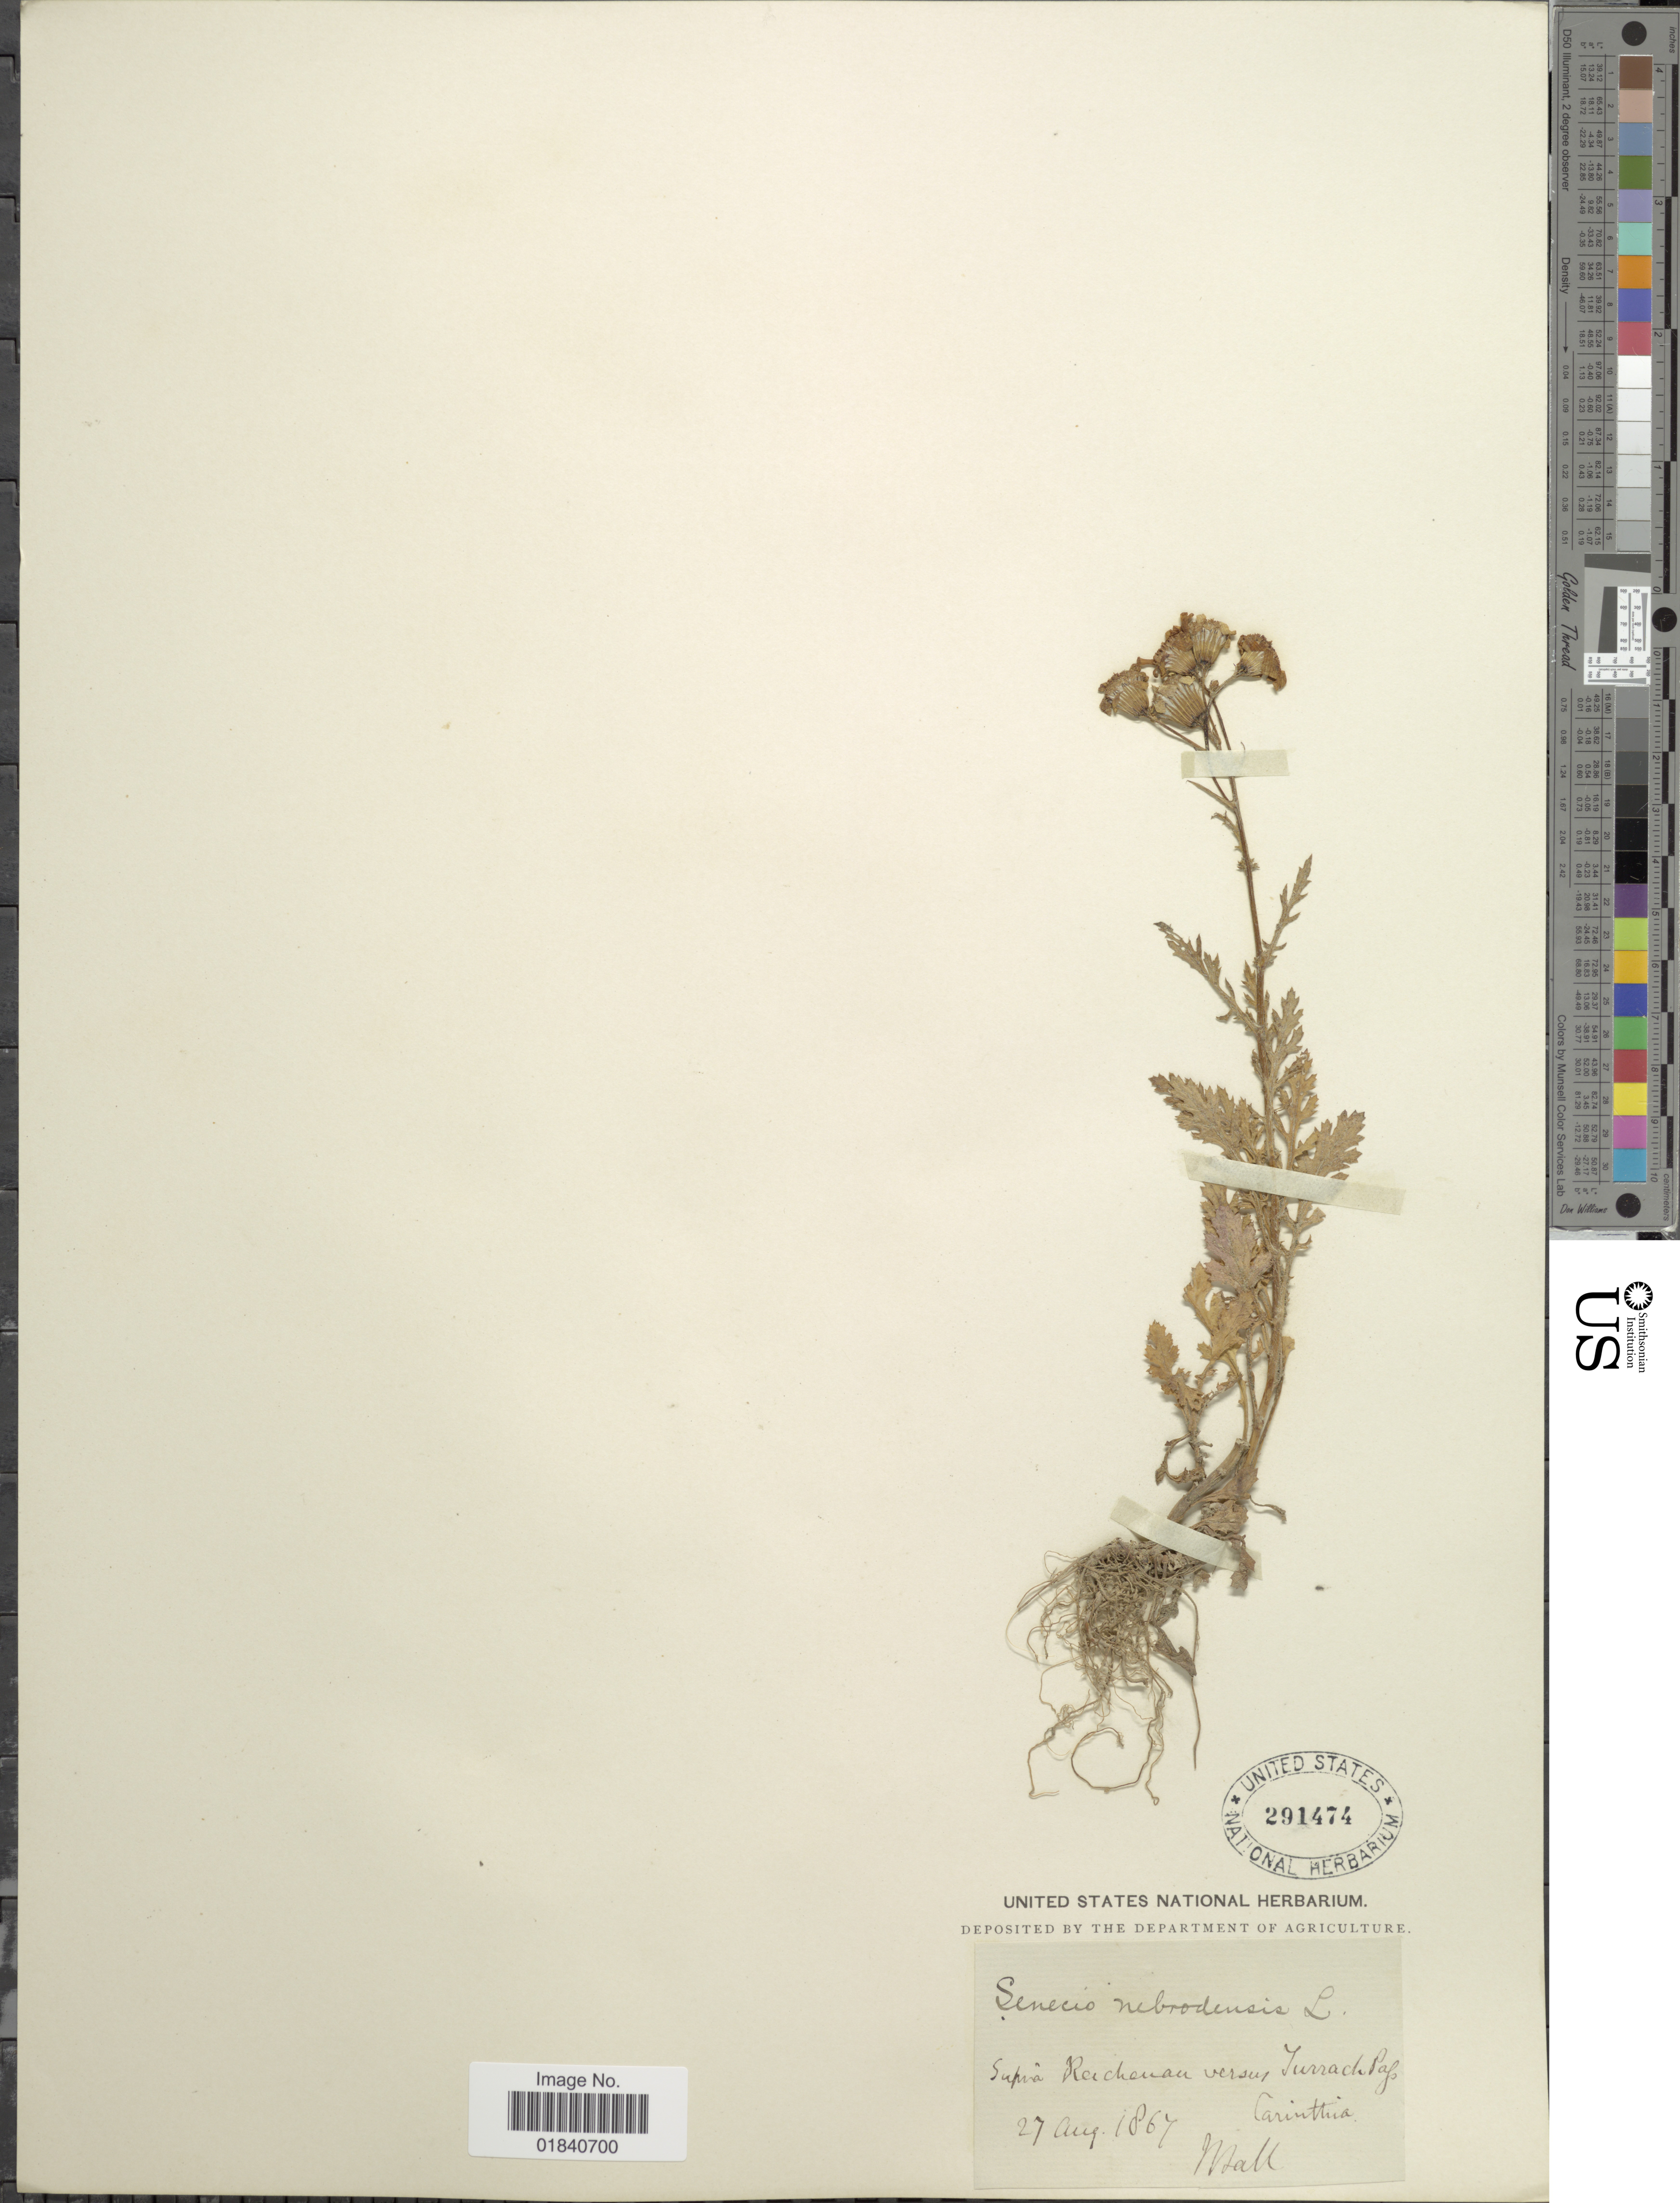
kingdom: Plantae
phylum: Tracheophyta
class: Magnoliopsida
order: Asterales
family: Asteraceae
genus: Senecio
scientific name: Senecio nebrodensis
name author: L.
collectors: J. Ball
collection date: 1867-08-27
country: Austria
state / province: Karnten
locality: Reichenau versus Turrach pass. Carinthia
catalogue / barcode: US 291474